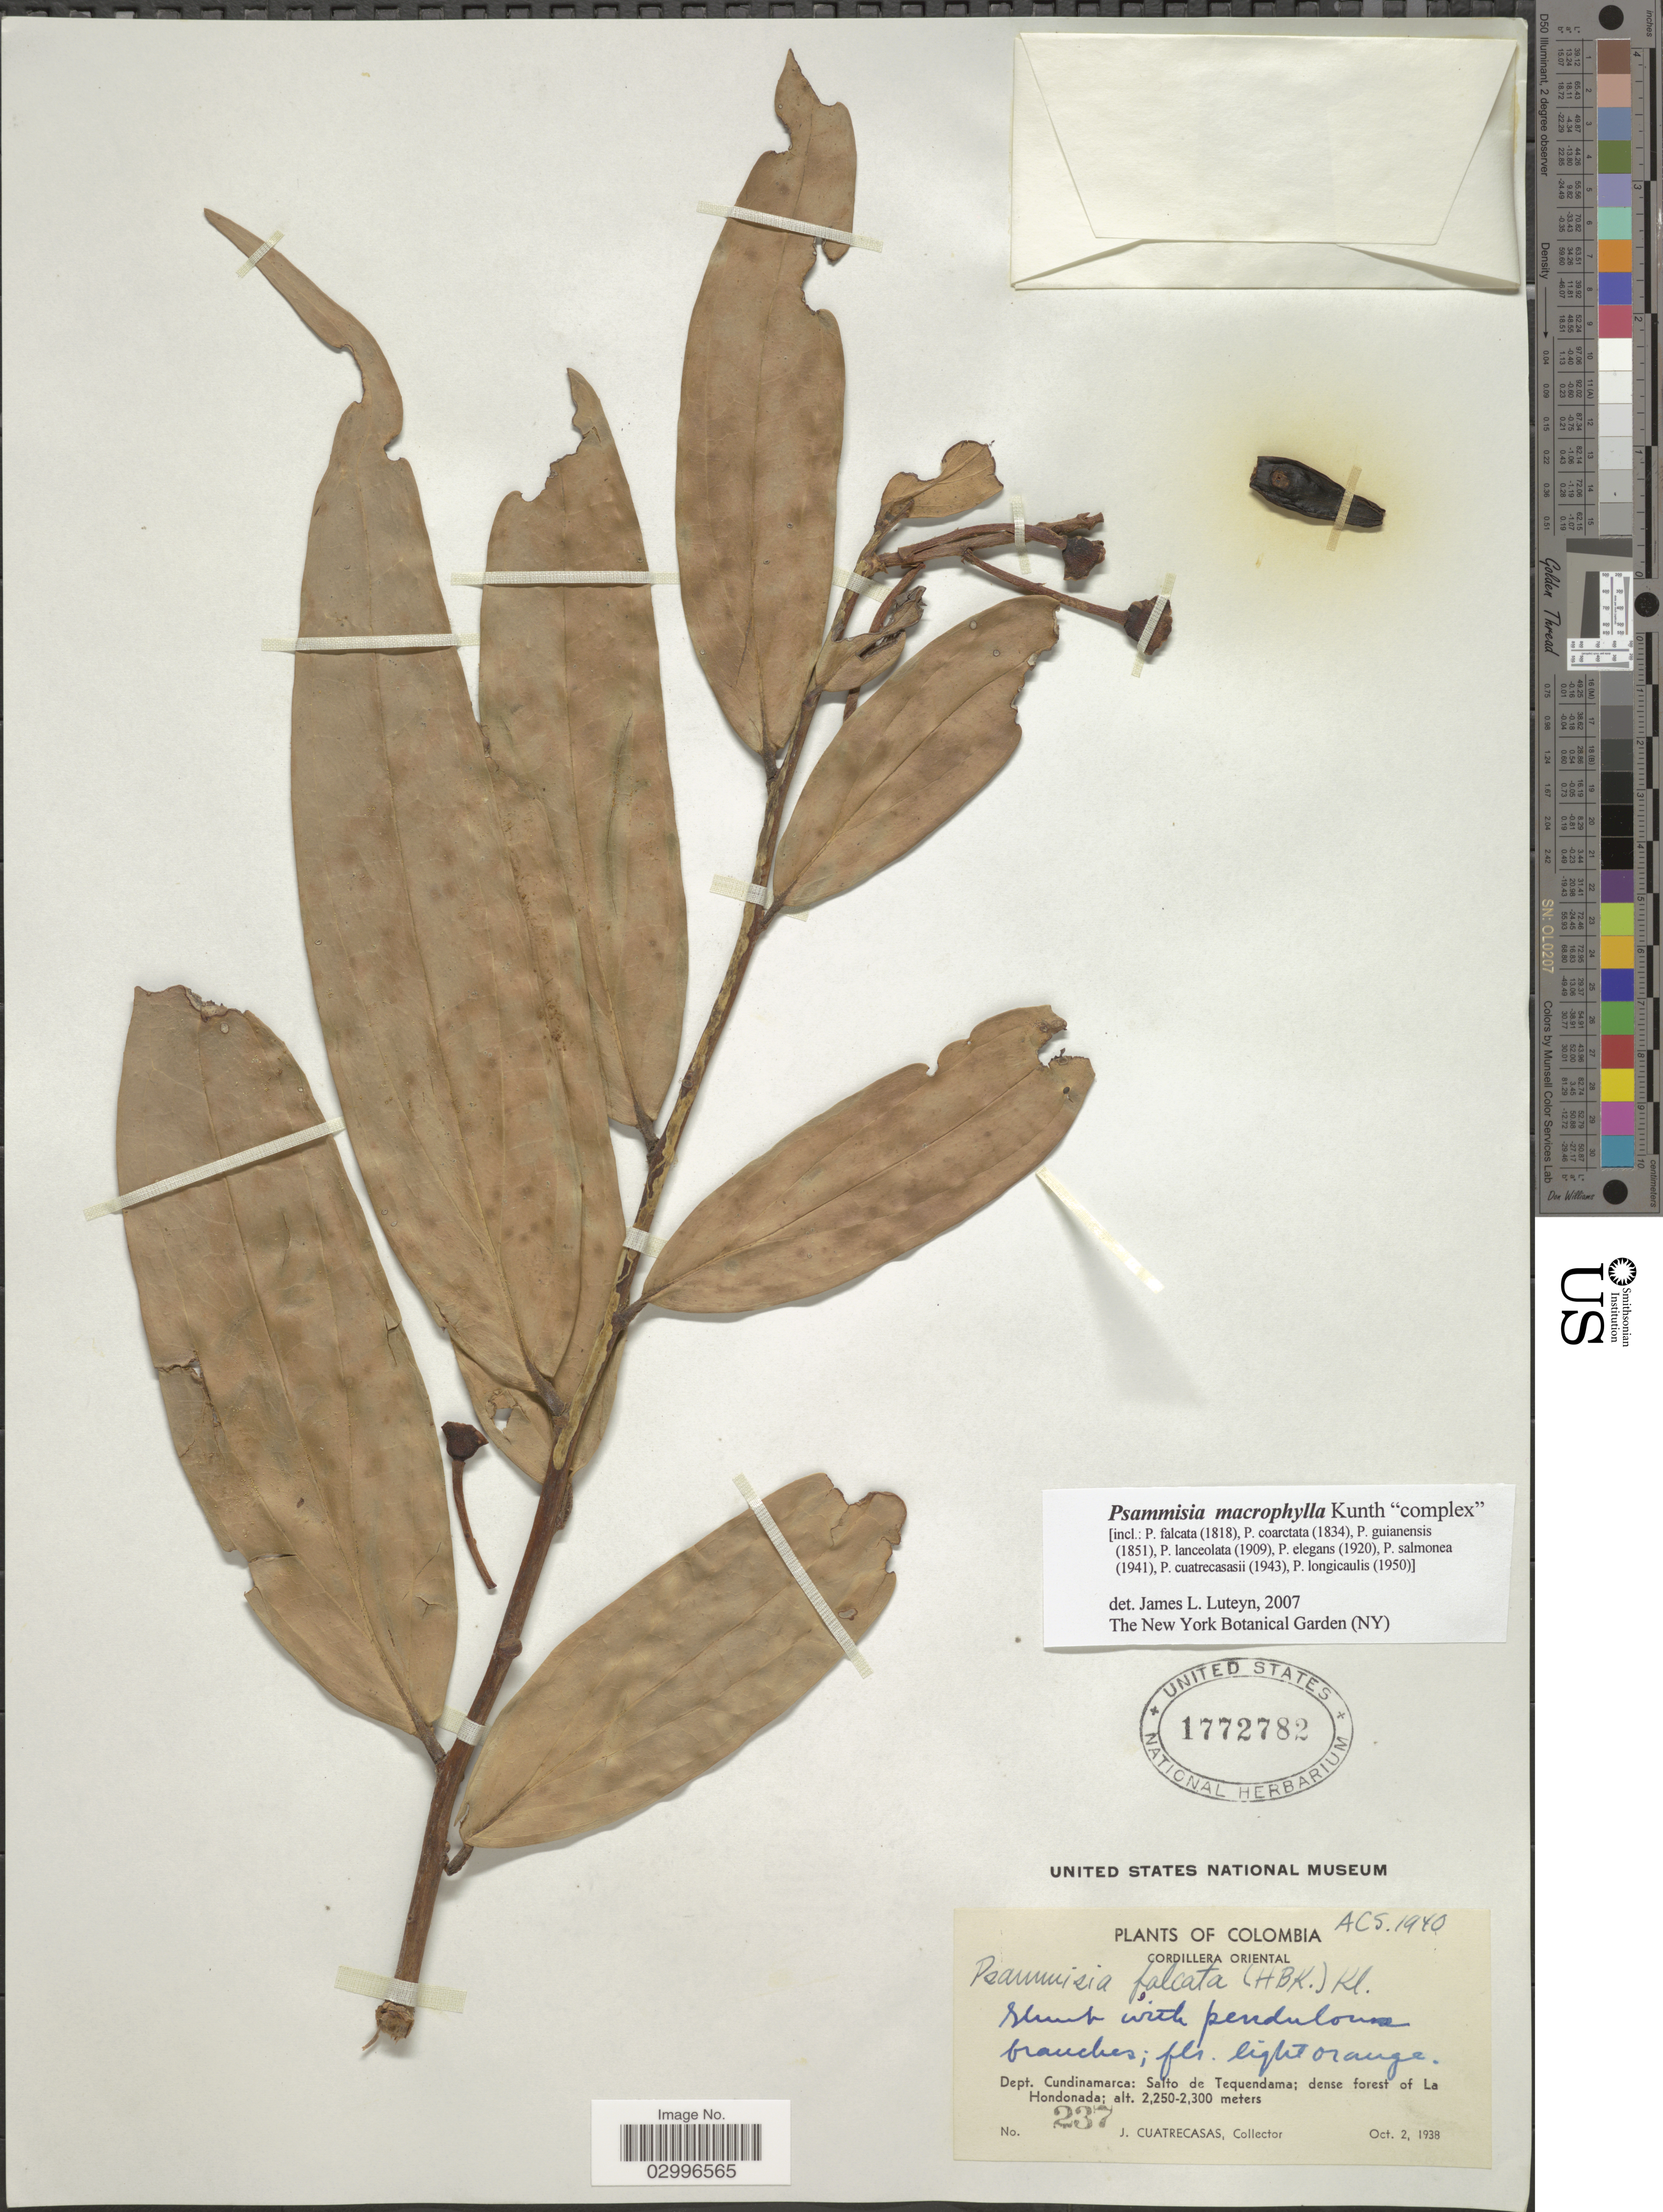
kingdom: Plantae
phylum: Tracheophyta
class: Magnoliopsida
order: Ericales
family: Ericaceae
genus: Psammisia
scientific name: Psammisia macrophylla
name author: (Kunth) Klotzsch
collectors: J. Cuatrecasas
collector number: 237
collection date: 1938-10-02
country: Colombia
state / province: Cundinamarca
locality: Cordillera Oriental. Dept. Cundinamarca: Salto de Tequendama; dense forest of La Hondonada.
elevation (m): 2250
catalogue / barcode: US 1772782